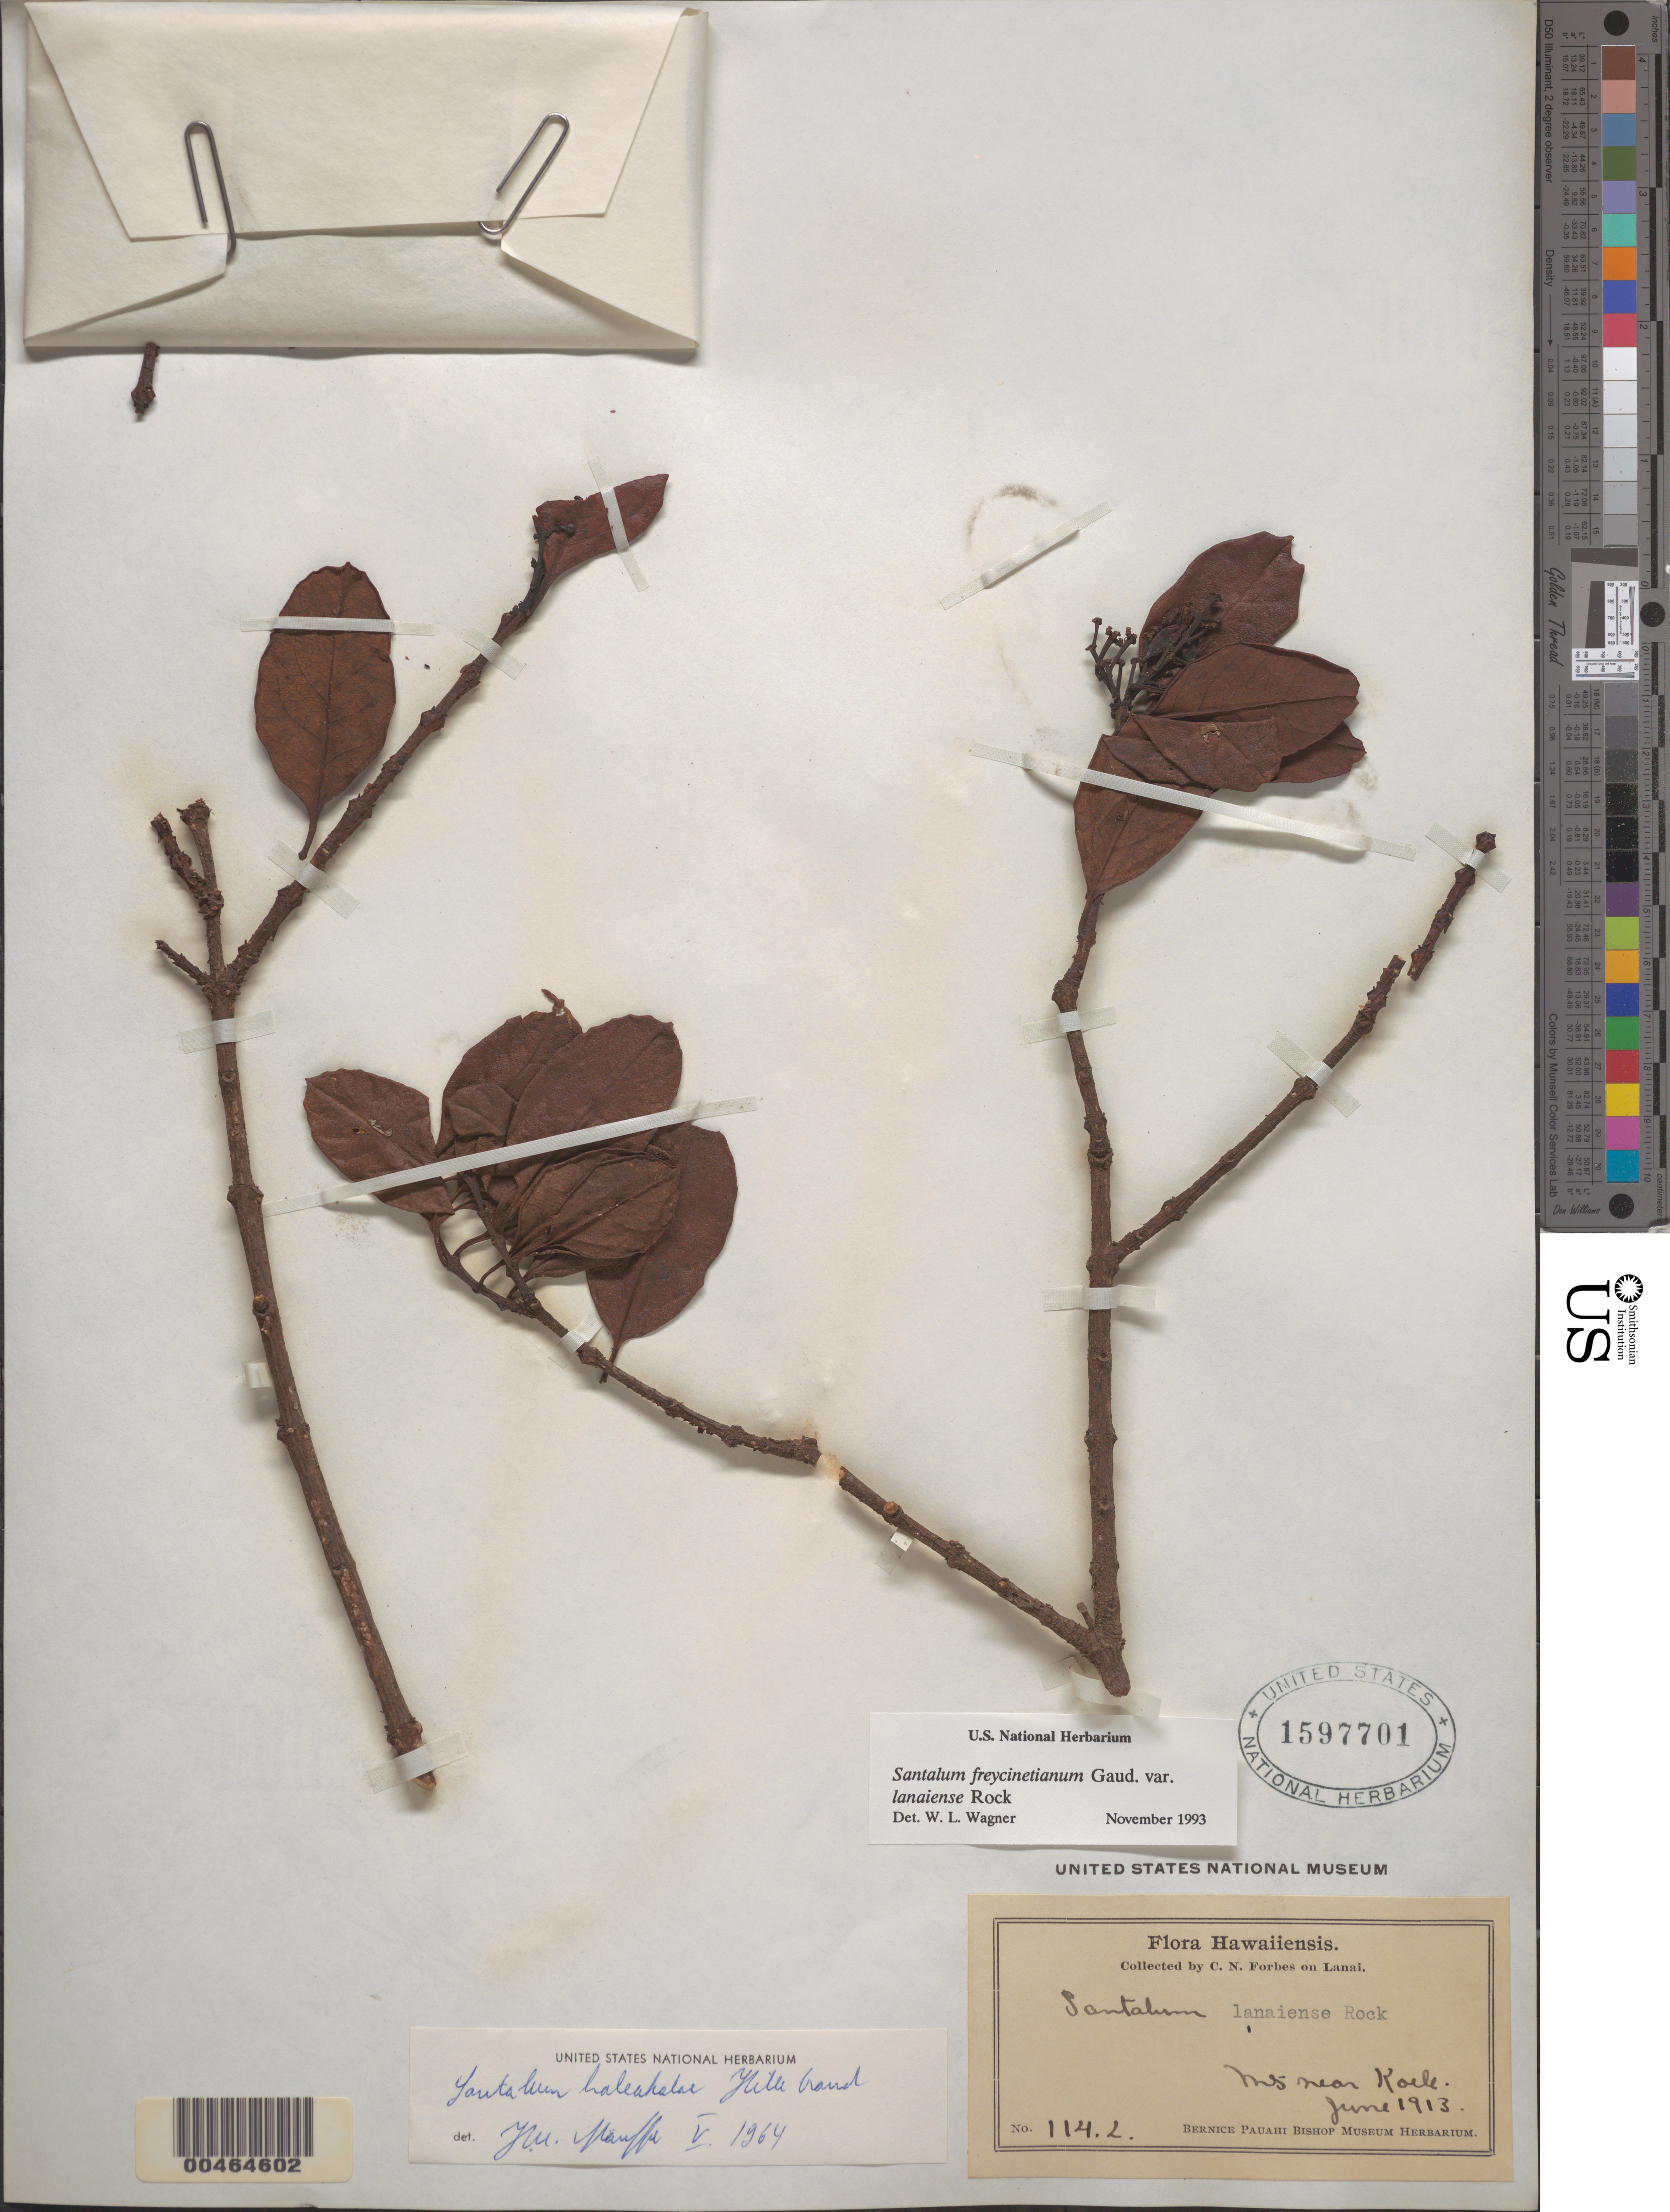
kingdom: Plantae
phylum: Tracheophyta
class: Magnoliopsida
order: Santalales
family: Santalaceae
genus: Santalum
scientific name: Santalum haleakalae var. lanaiense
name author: (Rock) Harbaugh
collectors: C. N. Forbes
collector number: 114.L.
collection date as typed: Jun 1913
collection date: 1913-06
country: United States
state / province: Hawaii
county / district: Maui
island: Lana'i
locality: Mts. near Koele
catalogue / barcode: US 1597701